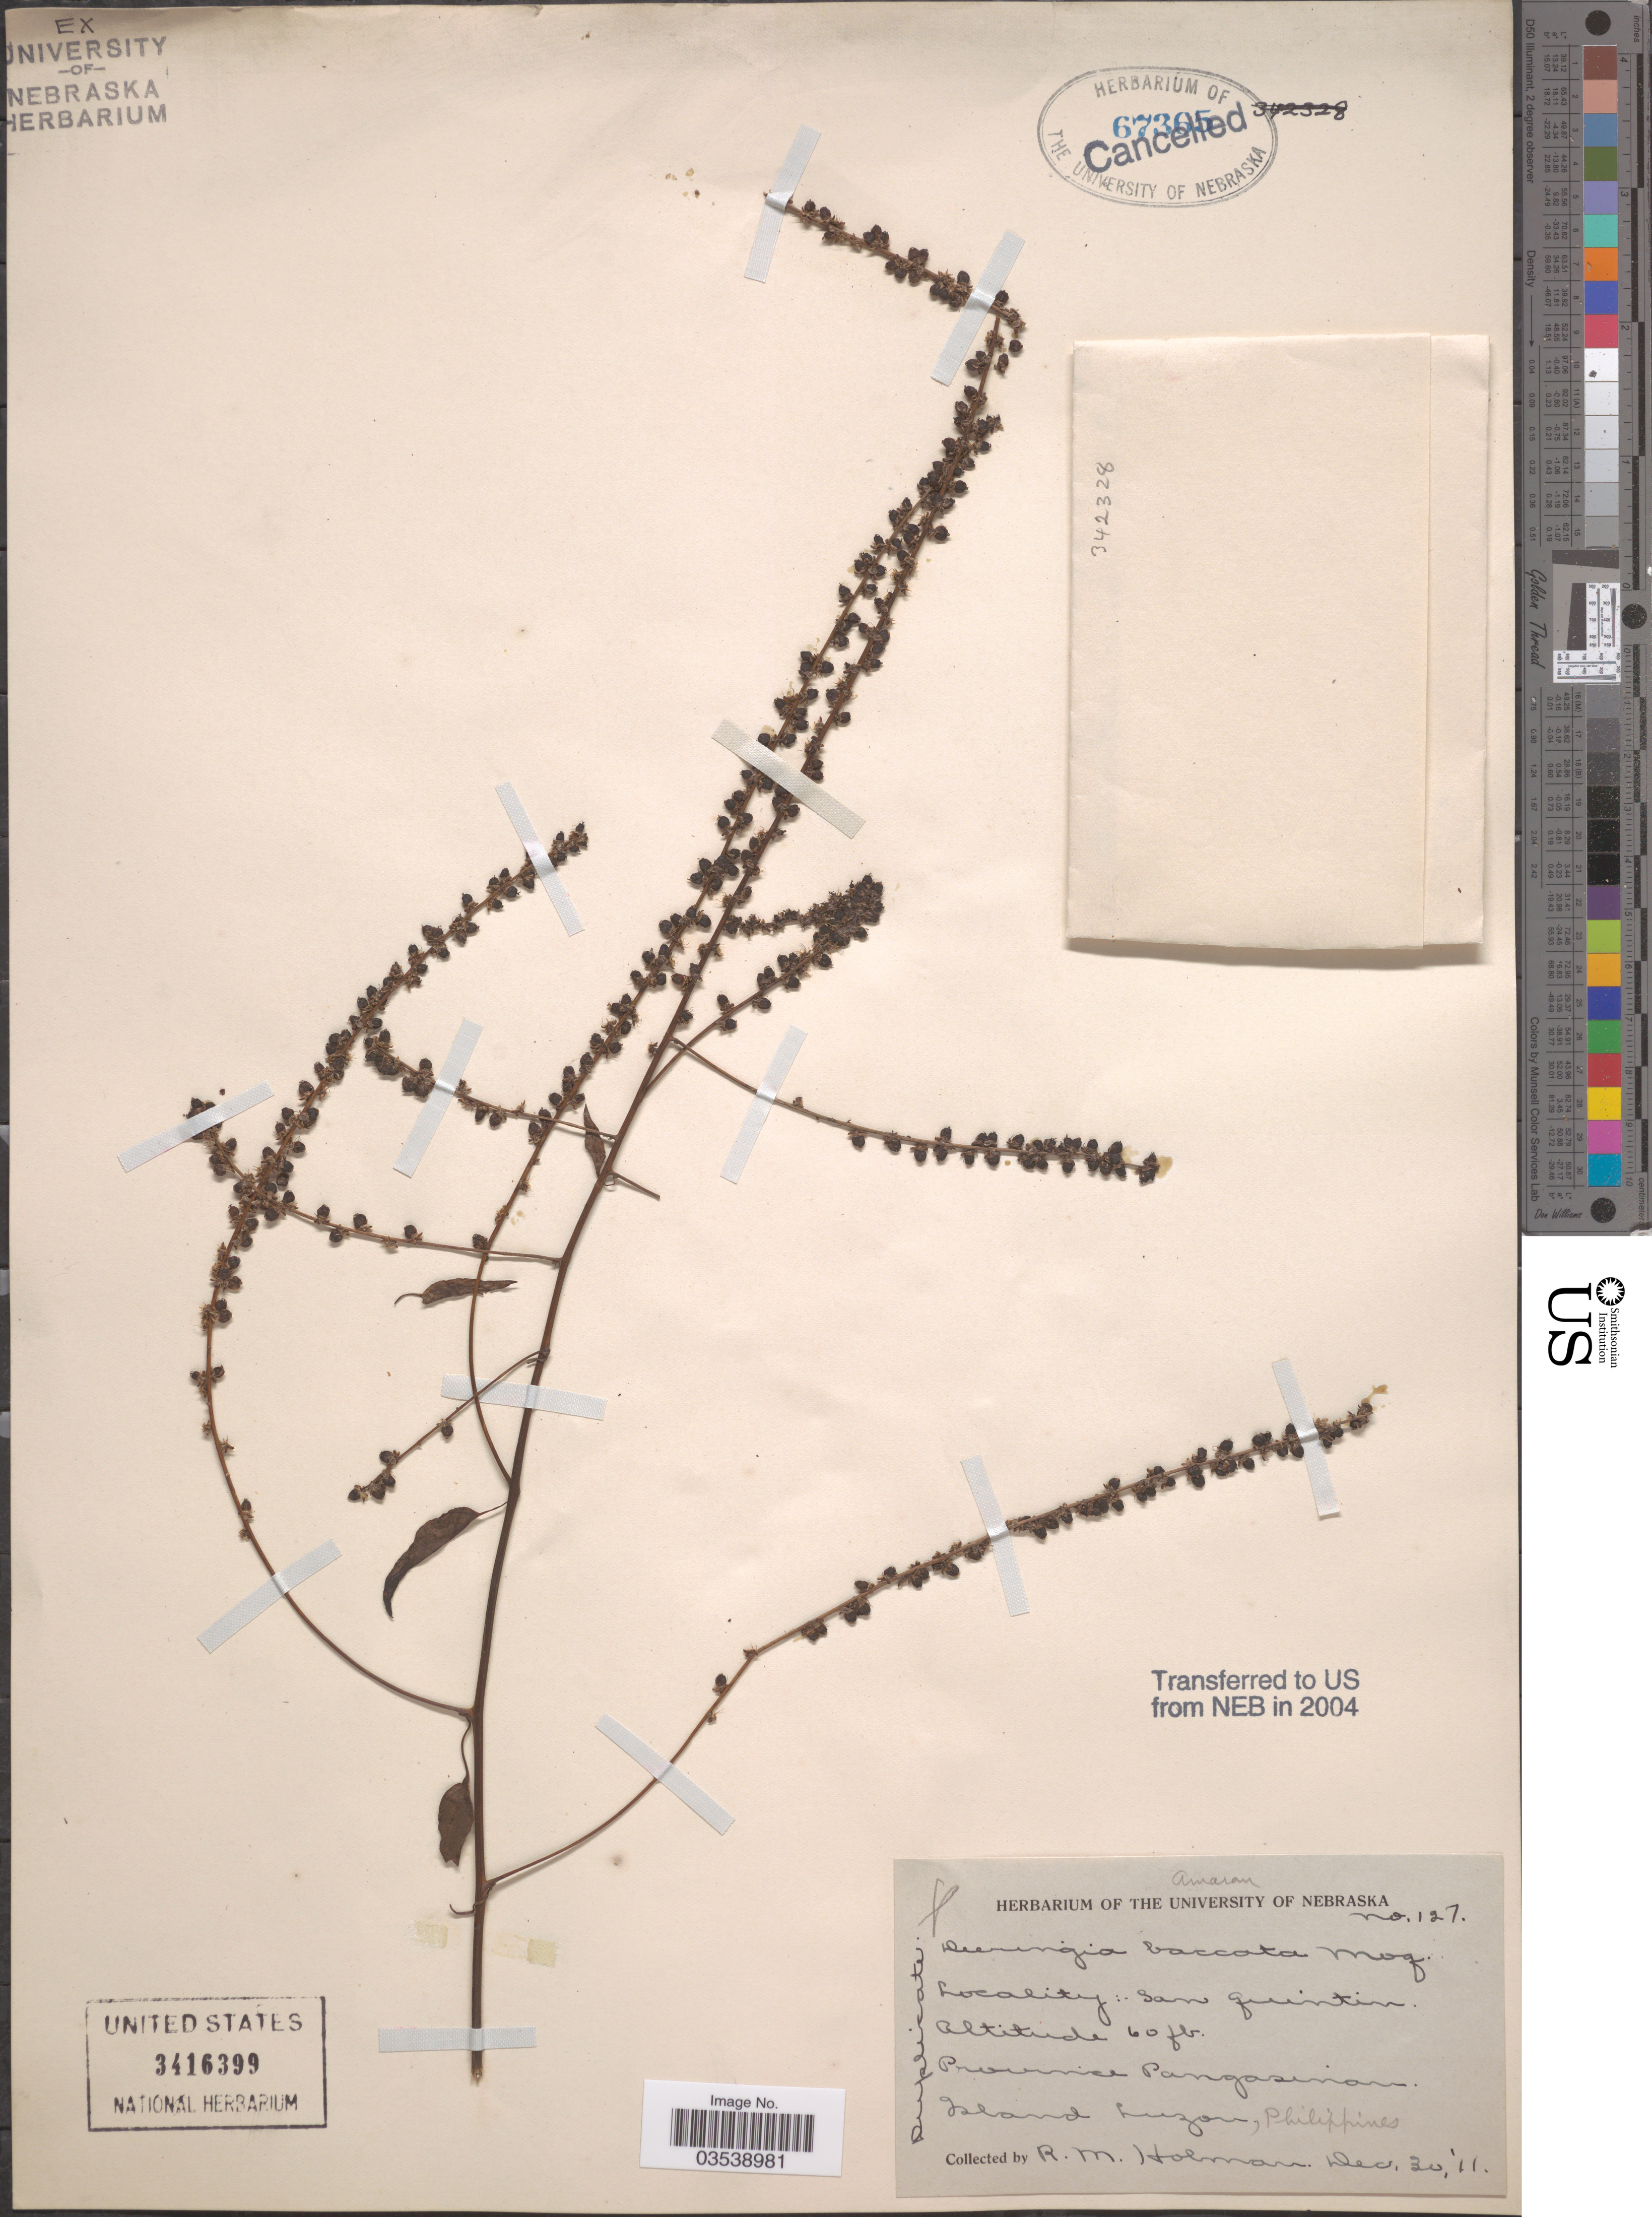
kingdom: Plantae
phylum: Tracheophyta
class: Magnoliopsida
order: Caryophyllales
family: Amaranthaceae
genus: Deeringia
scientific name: Deeringia amaranthoides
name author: (Lam.) Merr.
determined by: Strong, Mark T., (BOT), Smithsonian Institution - National Museum of Natural History (UNITED STATES)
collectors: R. Holman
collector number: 127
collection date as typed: Transcribed d/m/y: 30/12/11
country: Philippines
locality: San Quintin. Province Pangasinan. Island Luzon.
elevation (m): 18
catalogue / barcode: US 3416399